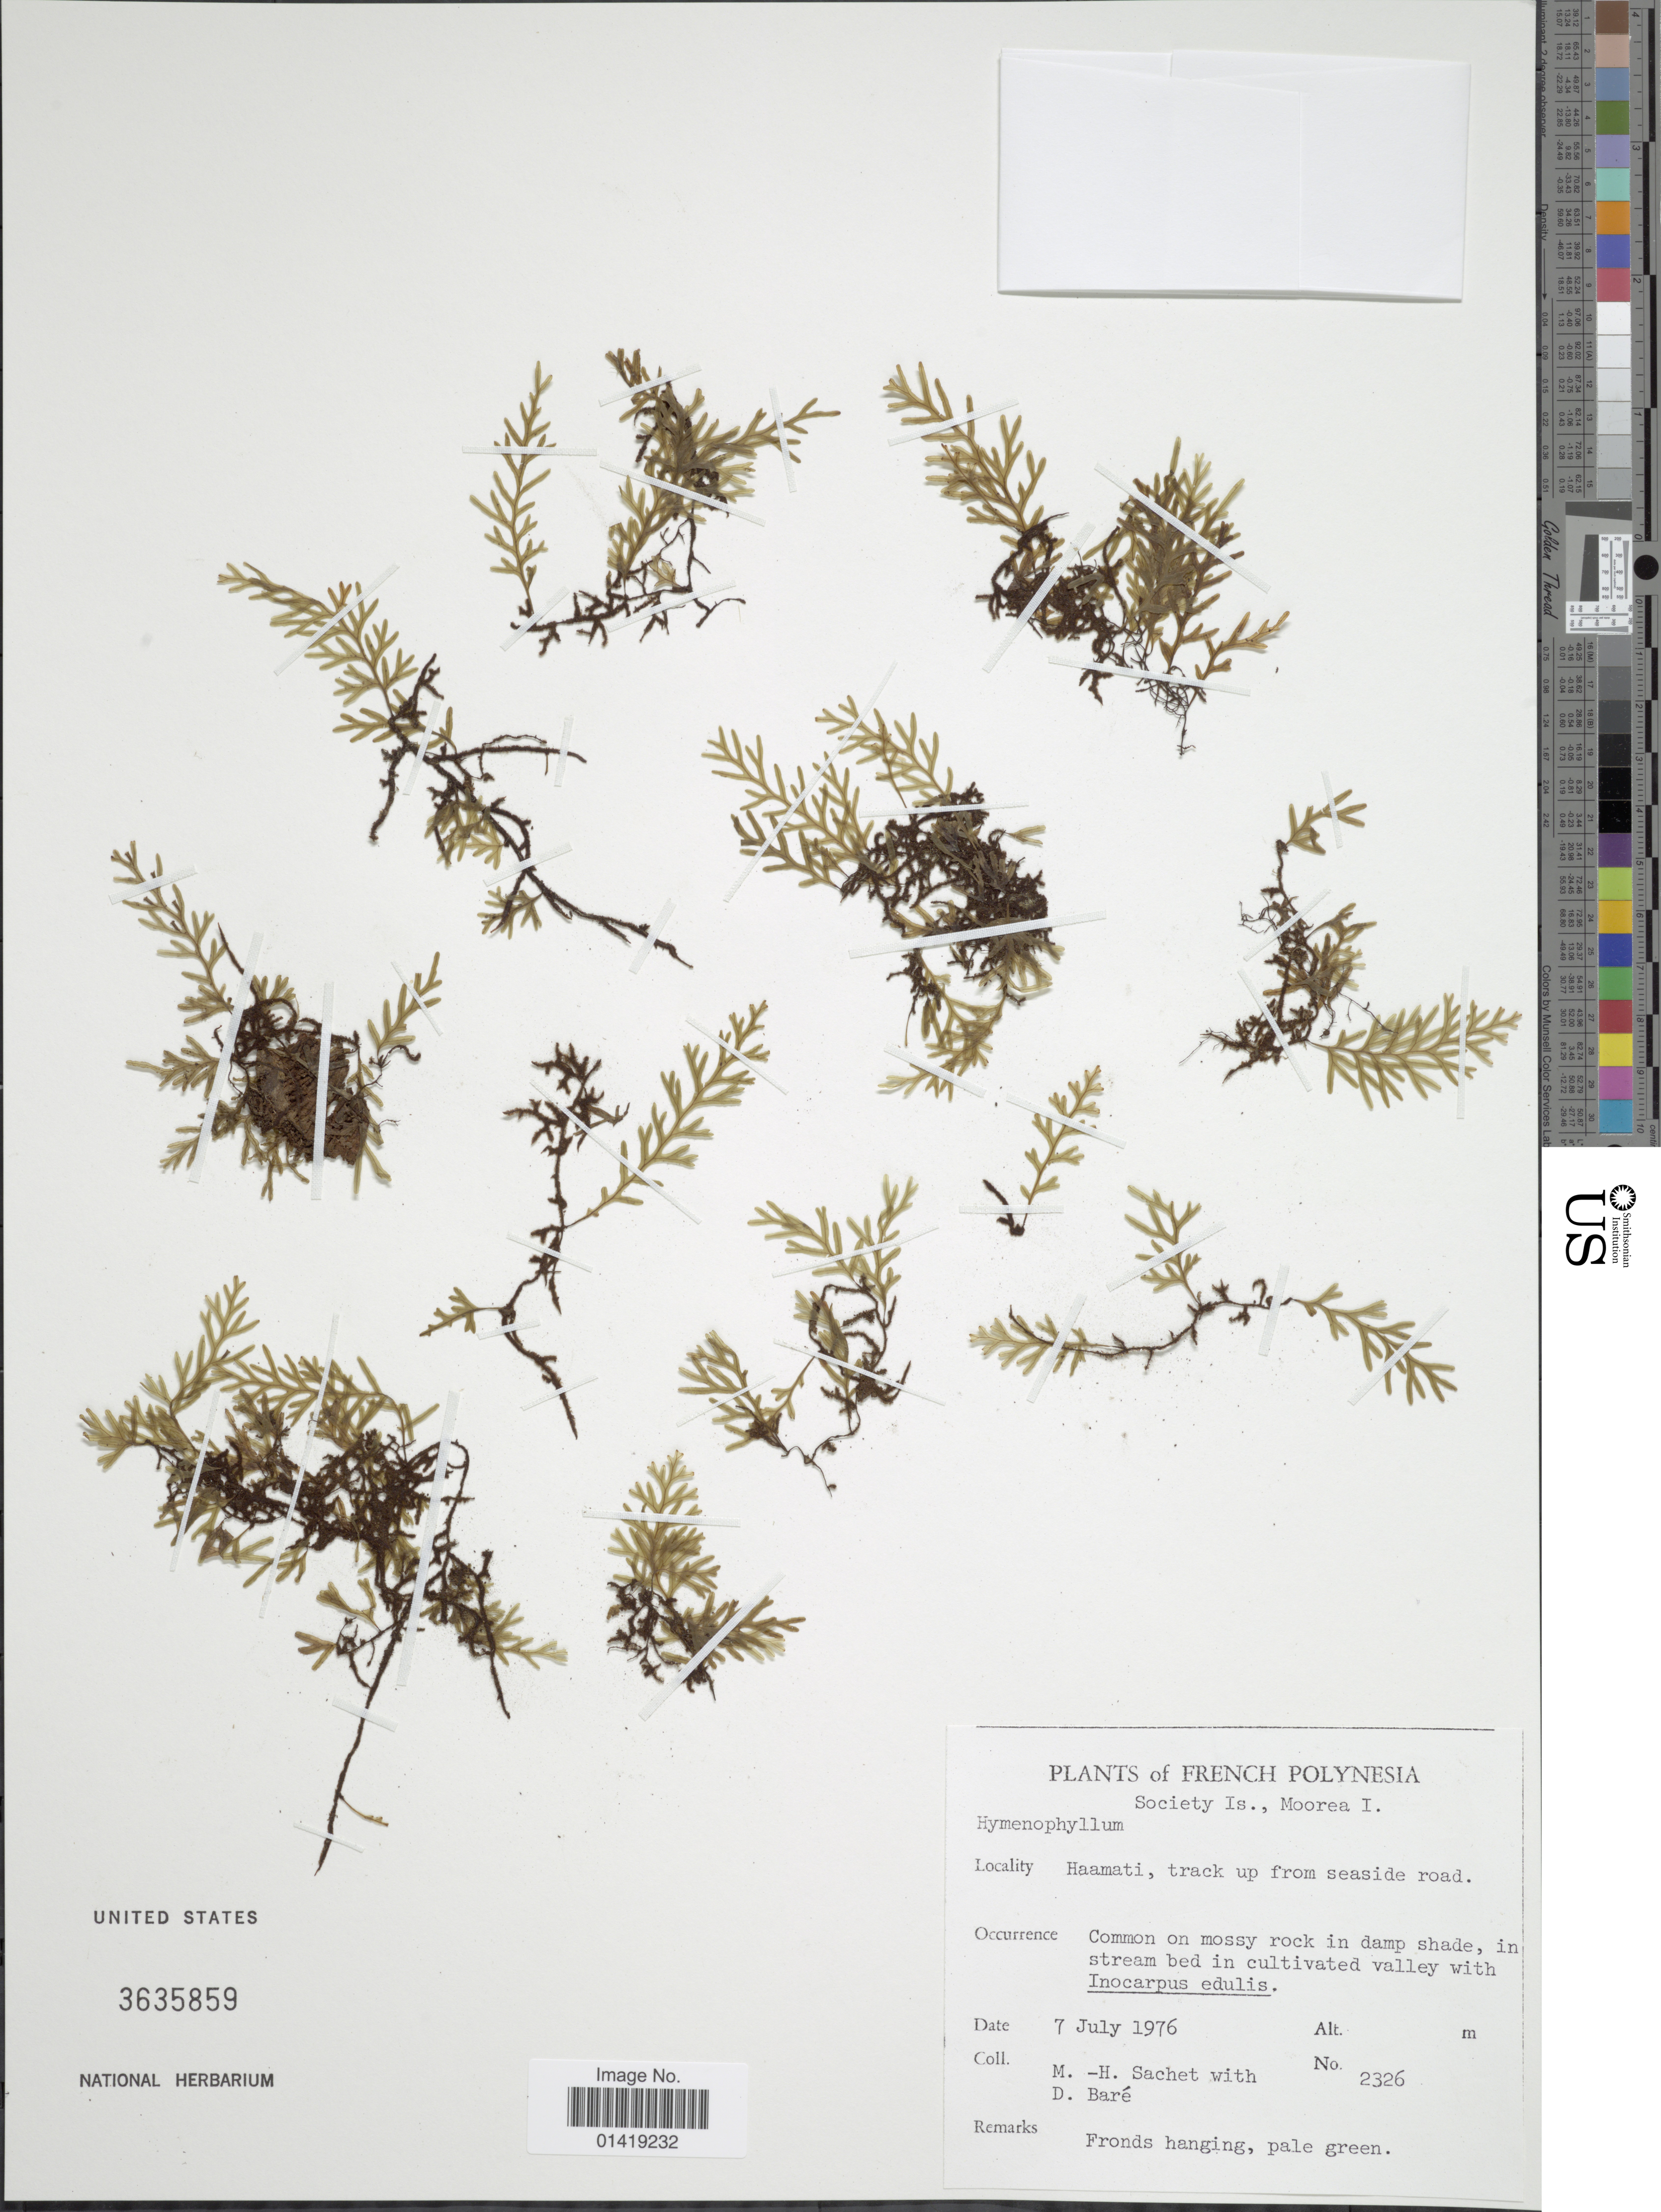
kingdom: Plantae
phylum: Tracheophyta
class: Polypodiopsida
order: Hymenophyllales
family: Hymenophyllaceae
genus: Crepidomanes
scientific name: Crepidomanes humile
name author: (G. Forst.) Bosch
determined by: Florence, J.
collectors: M.-H. Sachet & D. Baré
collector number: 2326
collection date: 1976-07-07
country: French Polynesia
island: Moorea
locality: Society Is. Moorea I. Haamati track up from seaside road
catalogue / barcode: US 3635859